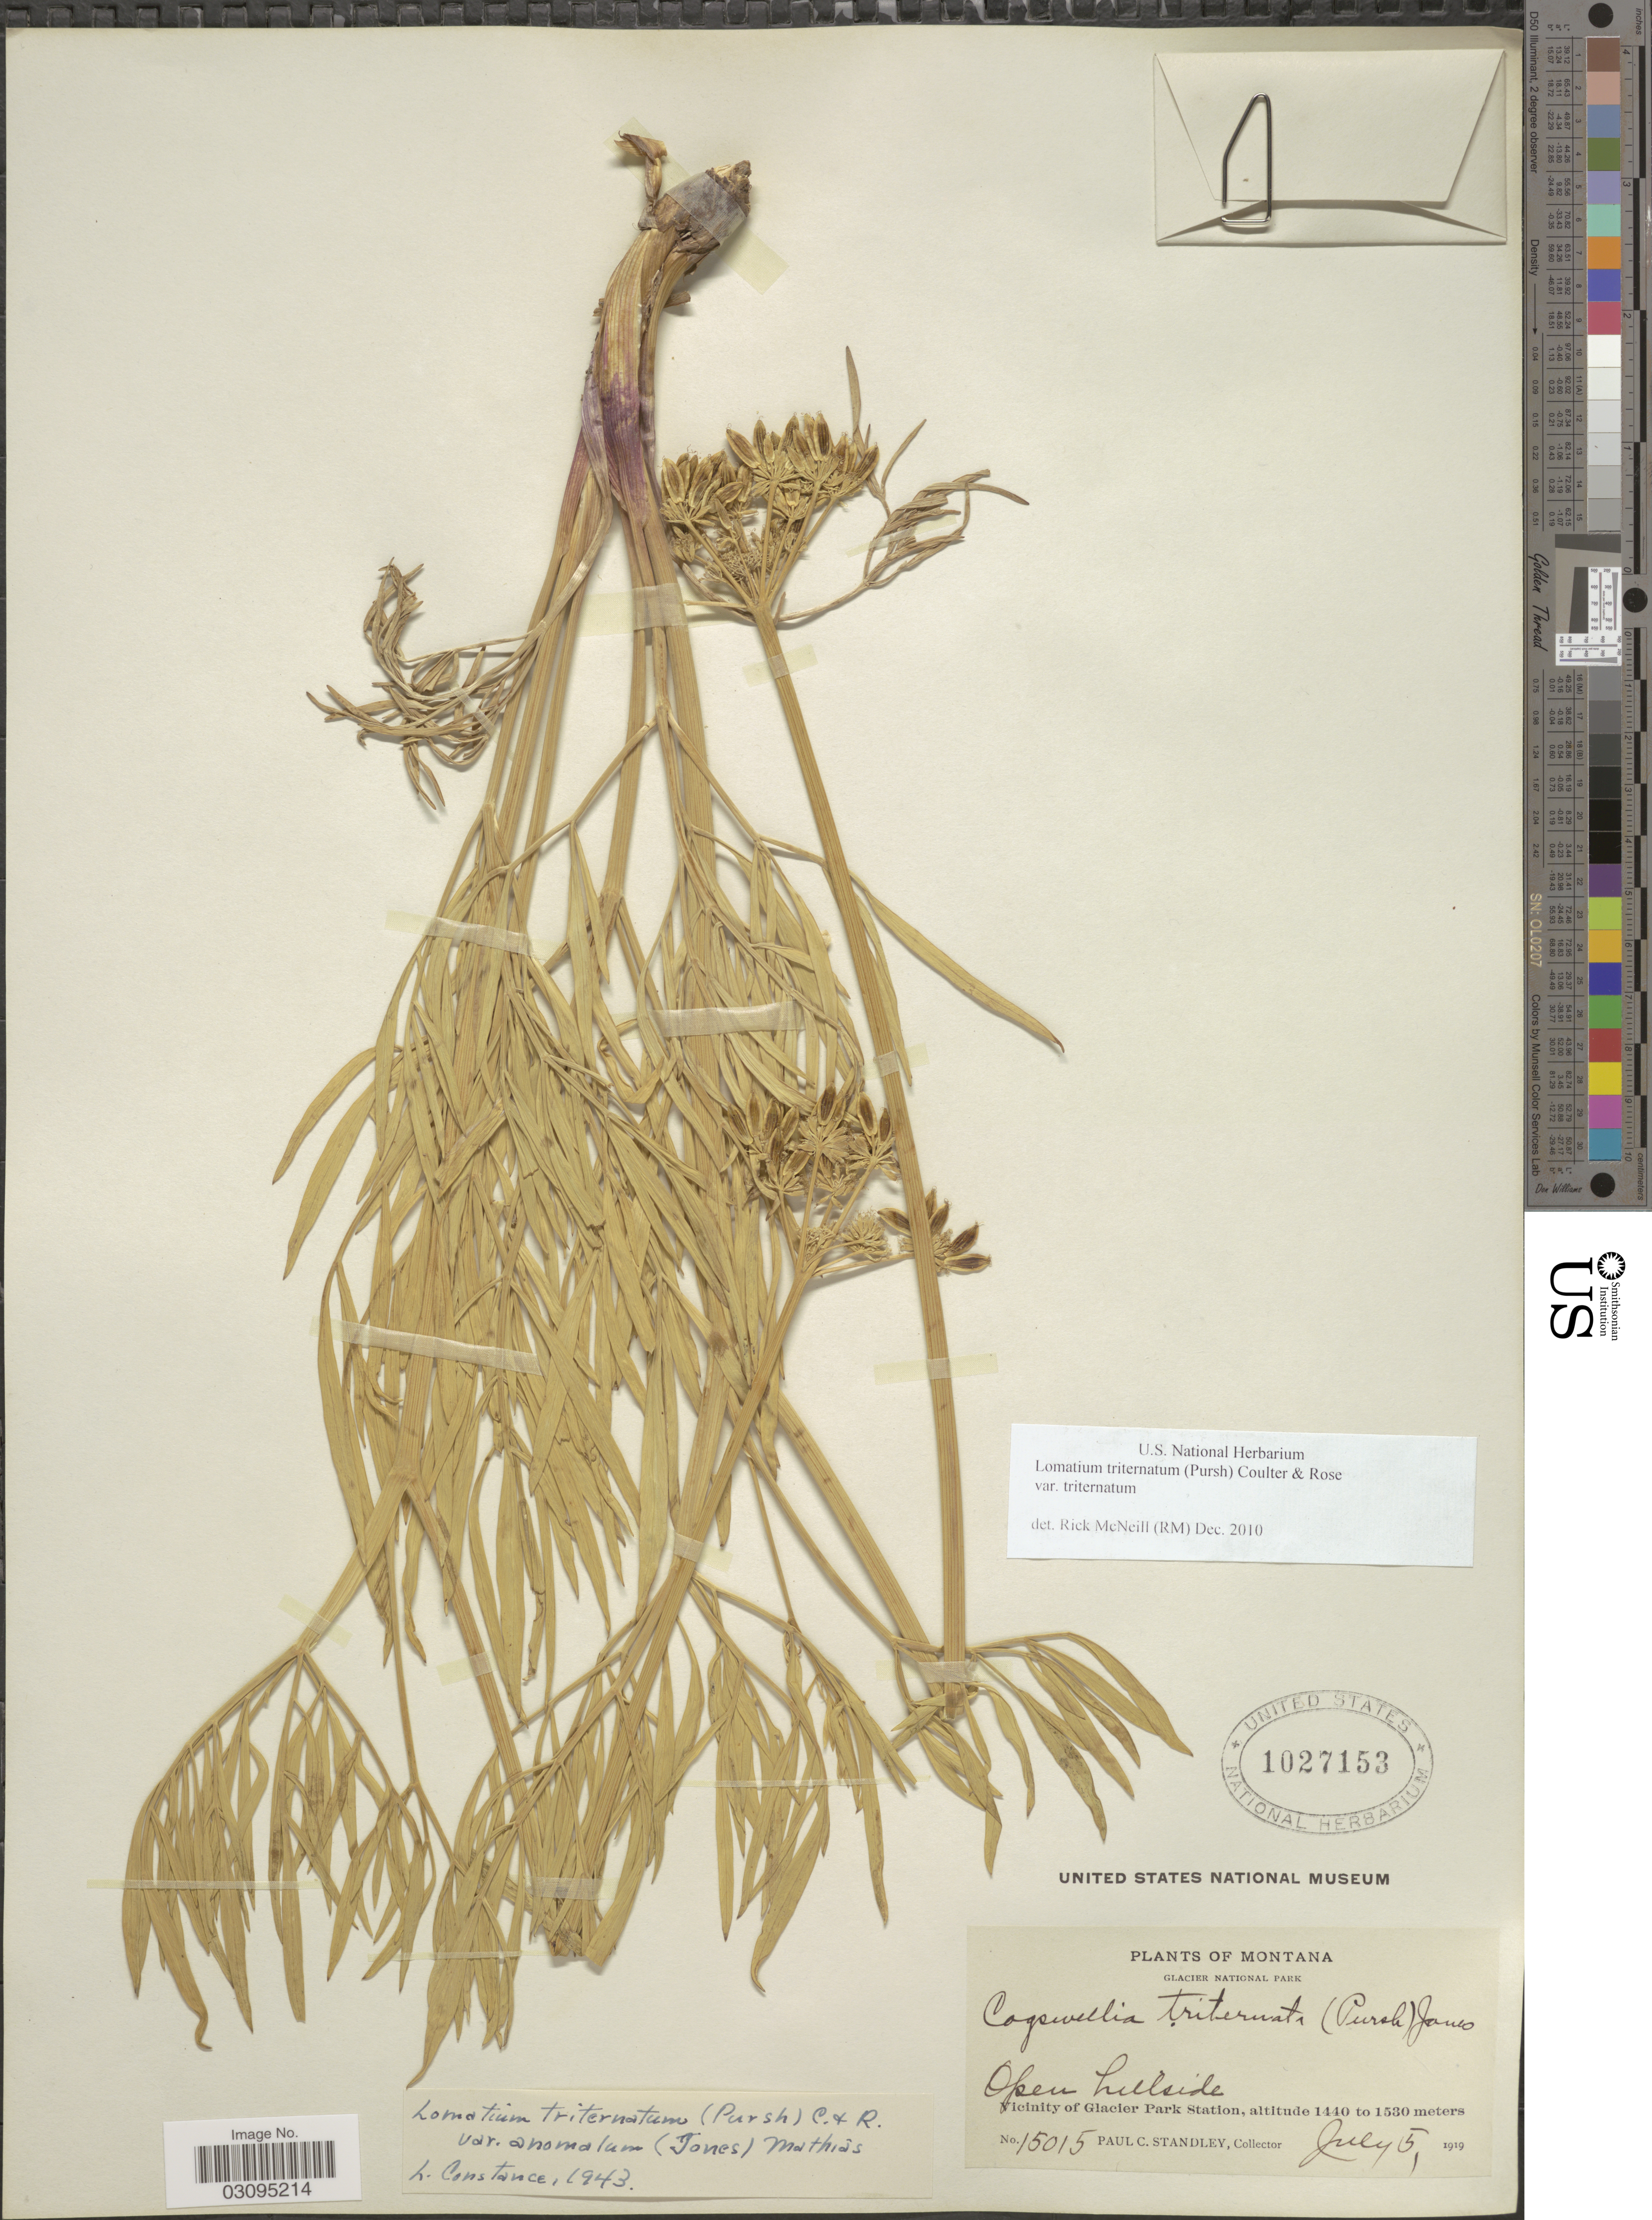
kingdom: Plantae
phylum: Tracheophyta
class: Magnoliopsida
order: Apiales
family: Apiaceae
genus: Lomatium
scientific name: Lomatium triternatum var. triternatum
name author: (Pursh) J.M. Coult. & Rose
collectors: P. C. Standley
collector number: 15015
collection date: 1919-07-05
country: United States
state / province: Montana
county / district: Glacier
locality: Glacier National Park, Vicinity of Glacier Park Station.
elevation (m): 1440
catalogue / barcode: US 1027153